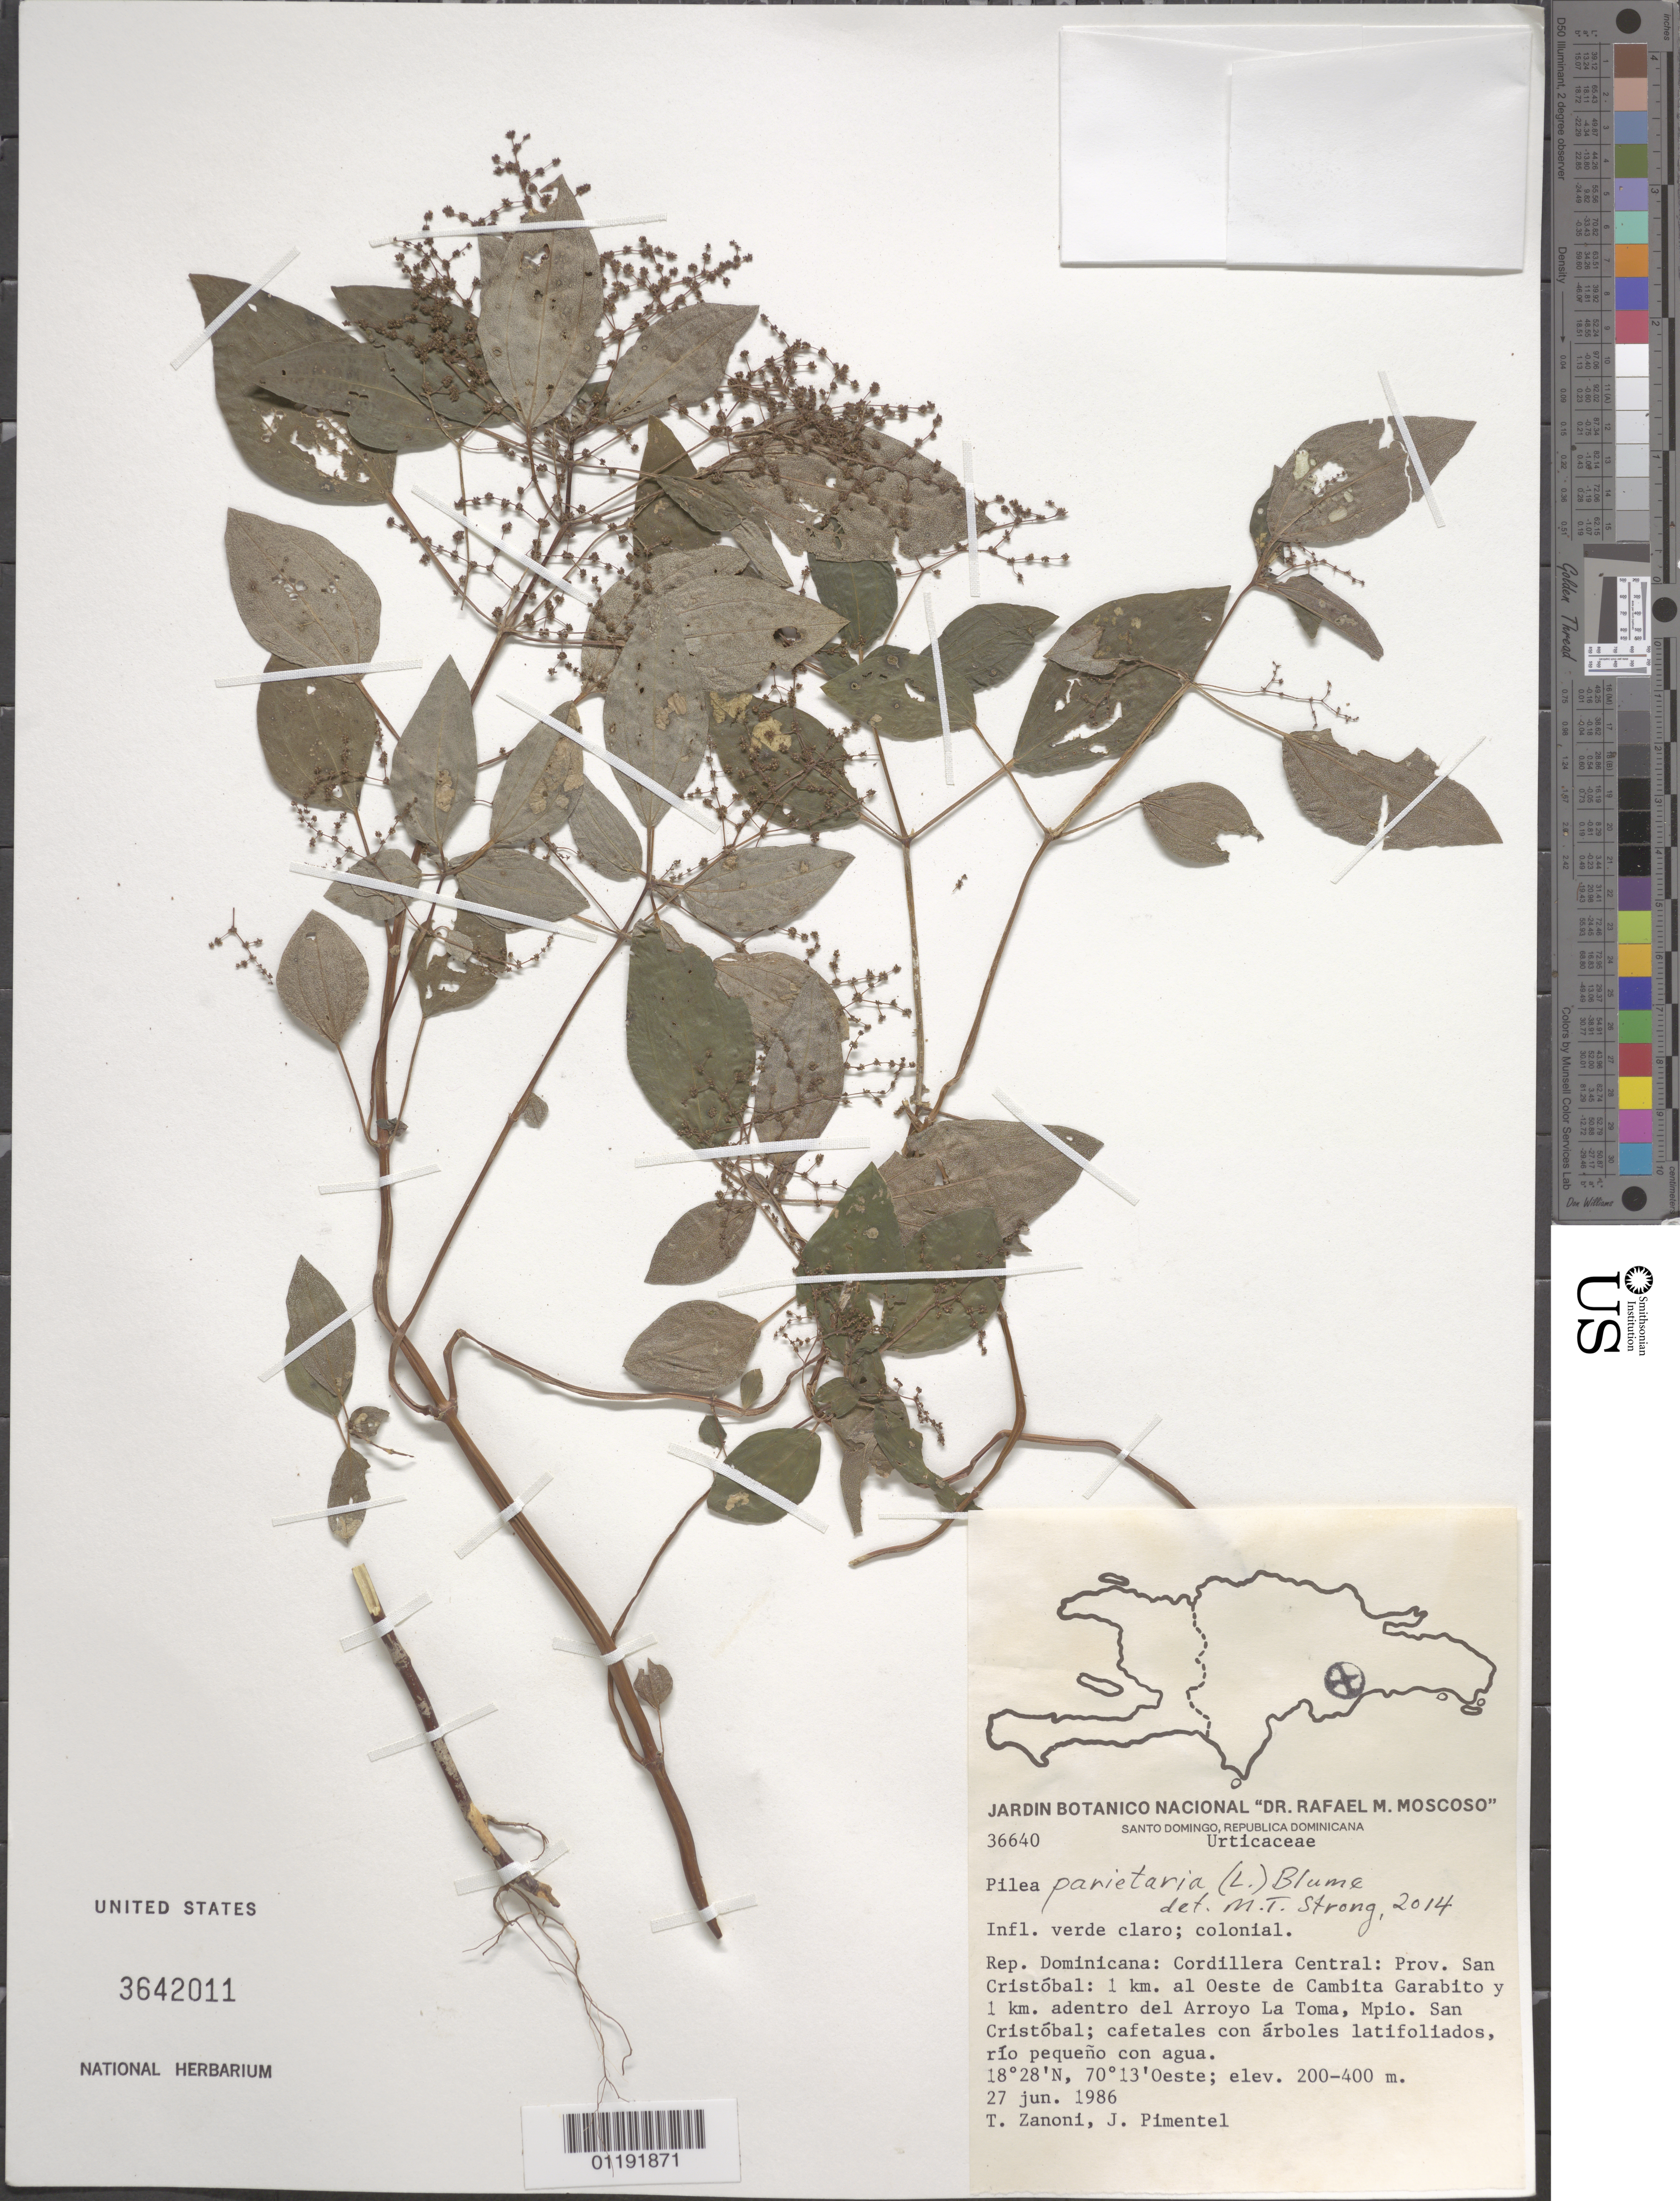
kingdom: Plantae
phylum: Tracheophyta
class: Magnoliopsida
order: Rosales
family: Urticaceae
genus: Pilea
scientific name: Pilea sp.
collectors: T. A. Zanoni & J. Pimentel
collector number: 36640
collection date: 1986-06-27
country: Dominican Republic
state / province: San Cristóbal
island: Hispaniola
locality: Central Mt Range, 1 km W of Cambita Garabito, 1 km inside Arroyo La Toma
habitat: Mt range, coffee plantation with broadleaf trees, small river with water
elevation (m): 200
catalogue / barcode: US 3642011